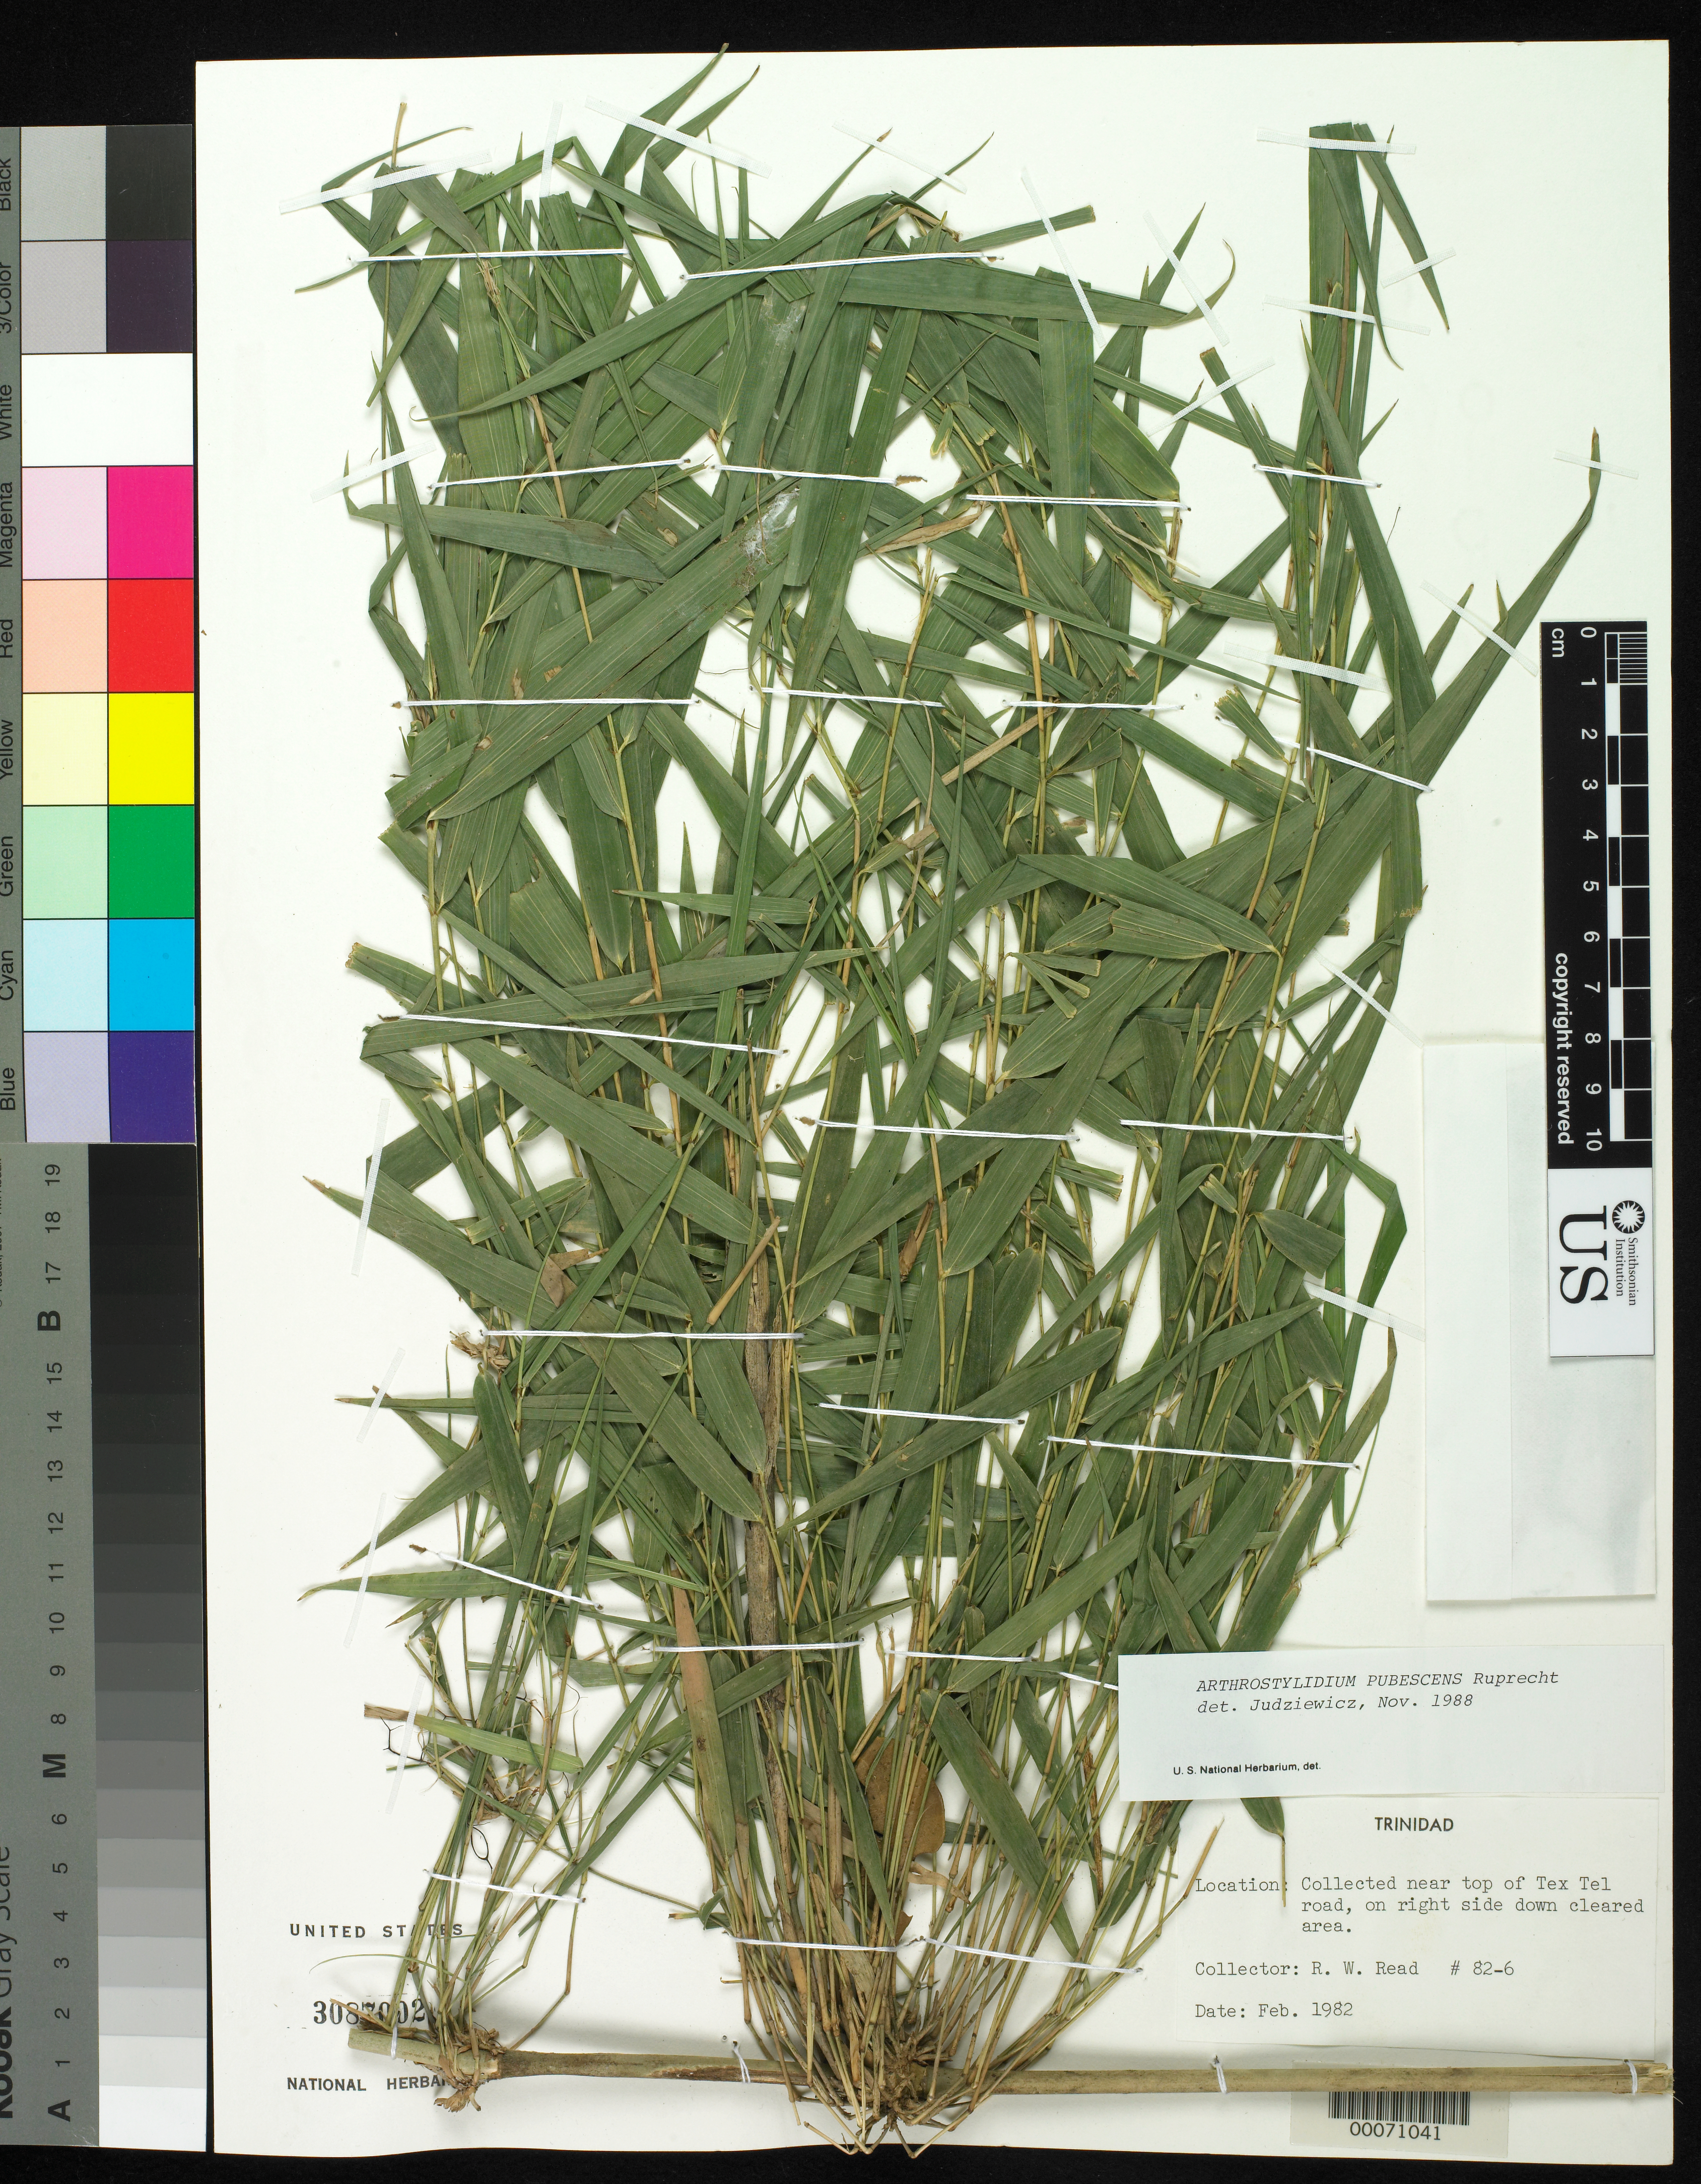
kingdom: Plantae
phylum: Tracheophyta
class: Liliopsida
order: Poales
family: Poaceae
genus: Arthrostylidium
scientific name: Arthrostylidium pubescens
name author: Rupr.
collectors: R. W. Read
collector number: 82-6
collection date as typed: Feb 1982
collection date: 1982-02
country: Trinidad and Tobago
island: Trinidad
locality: Top of Tex Tel road, on right side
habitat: cleared area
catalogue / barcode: US 3087002